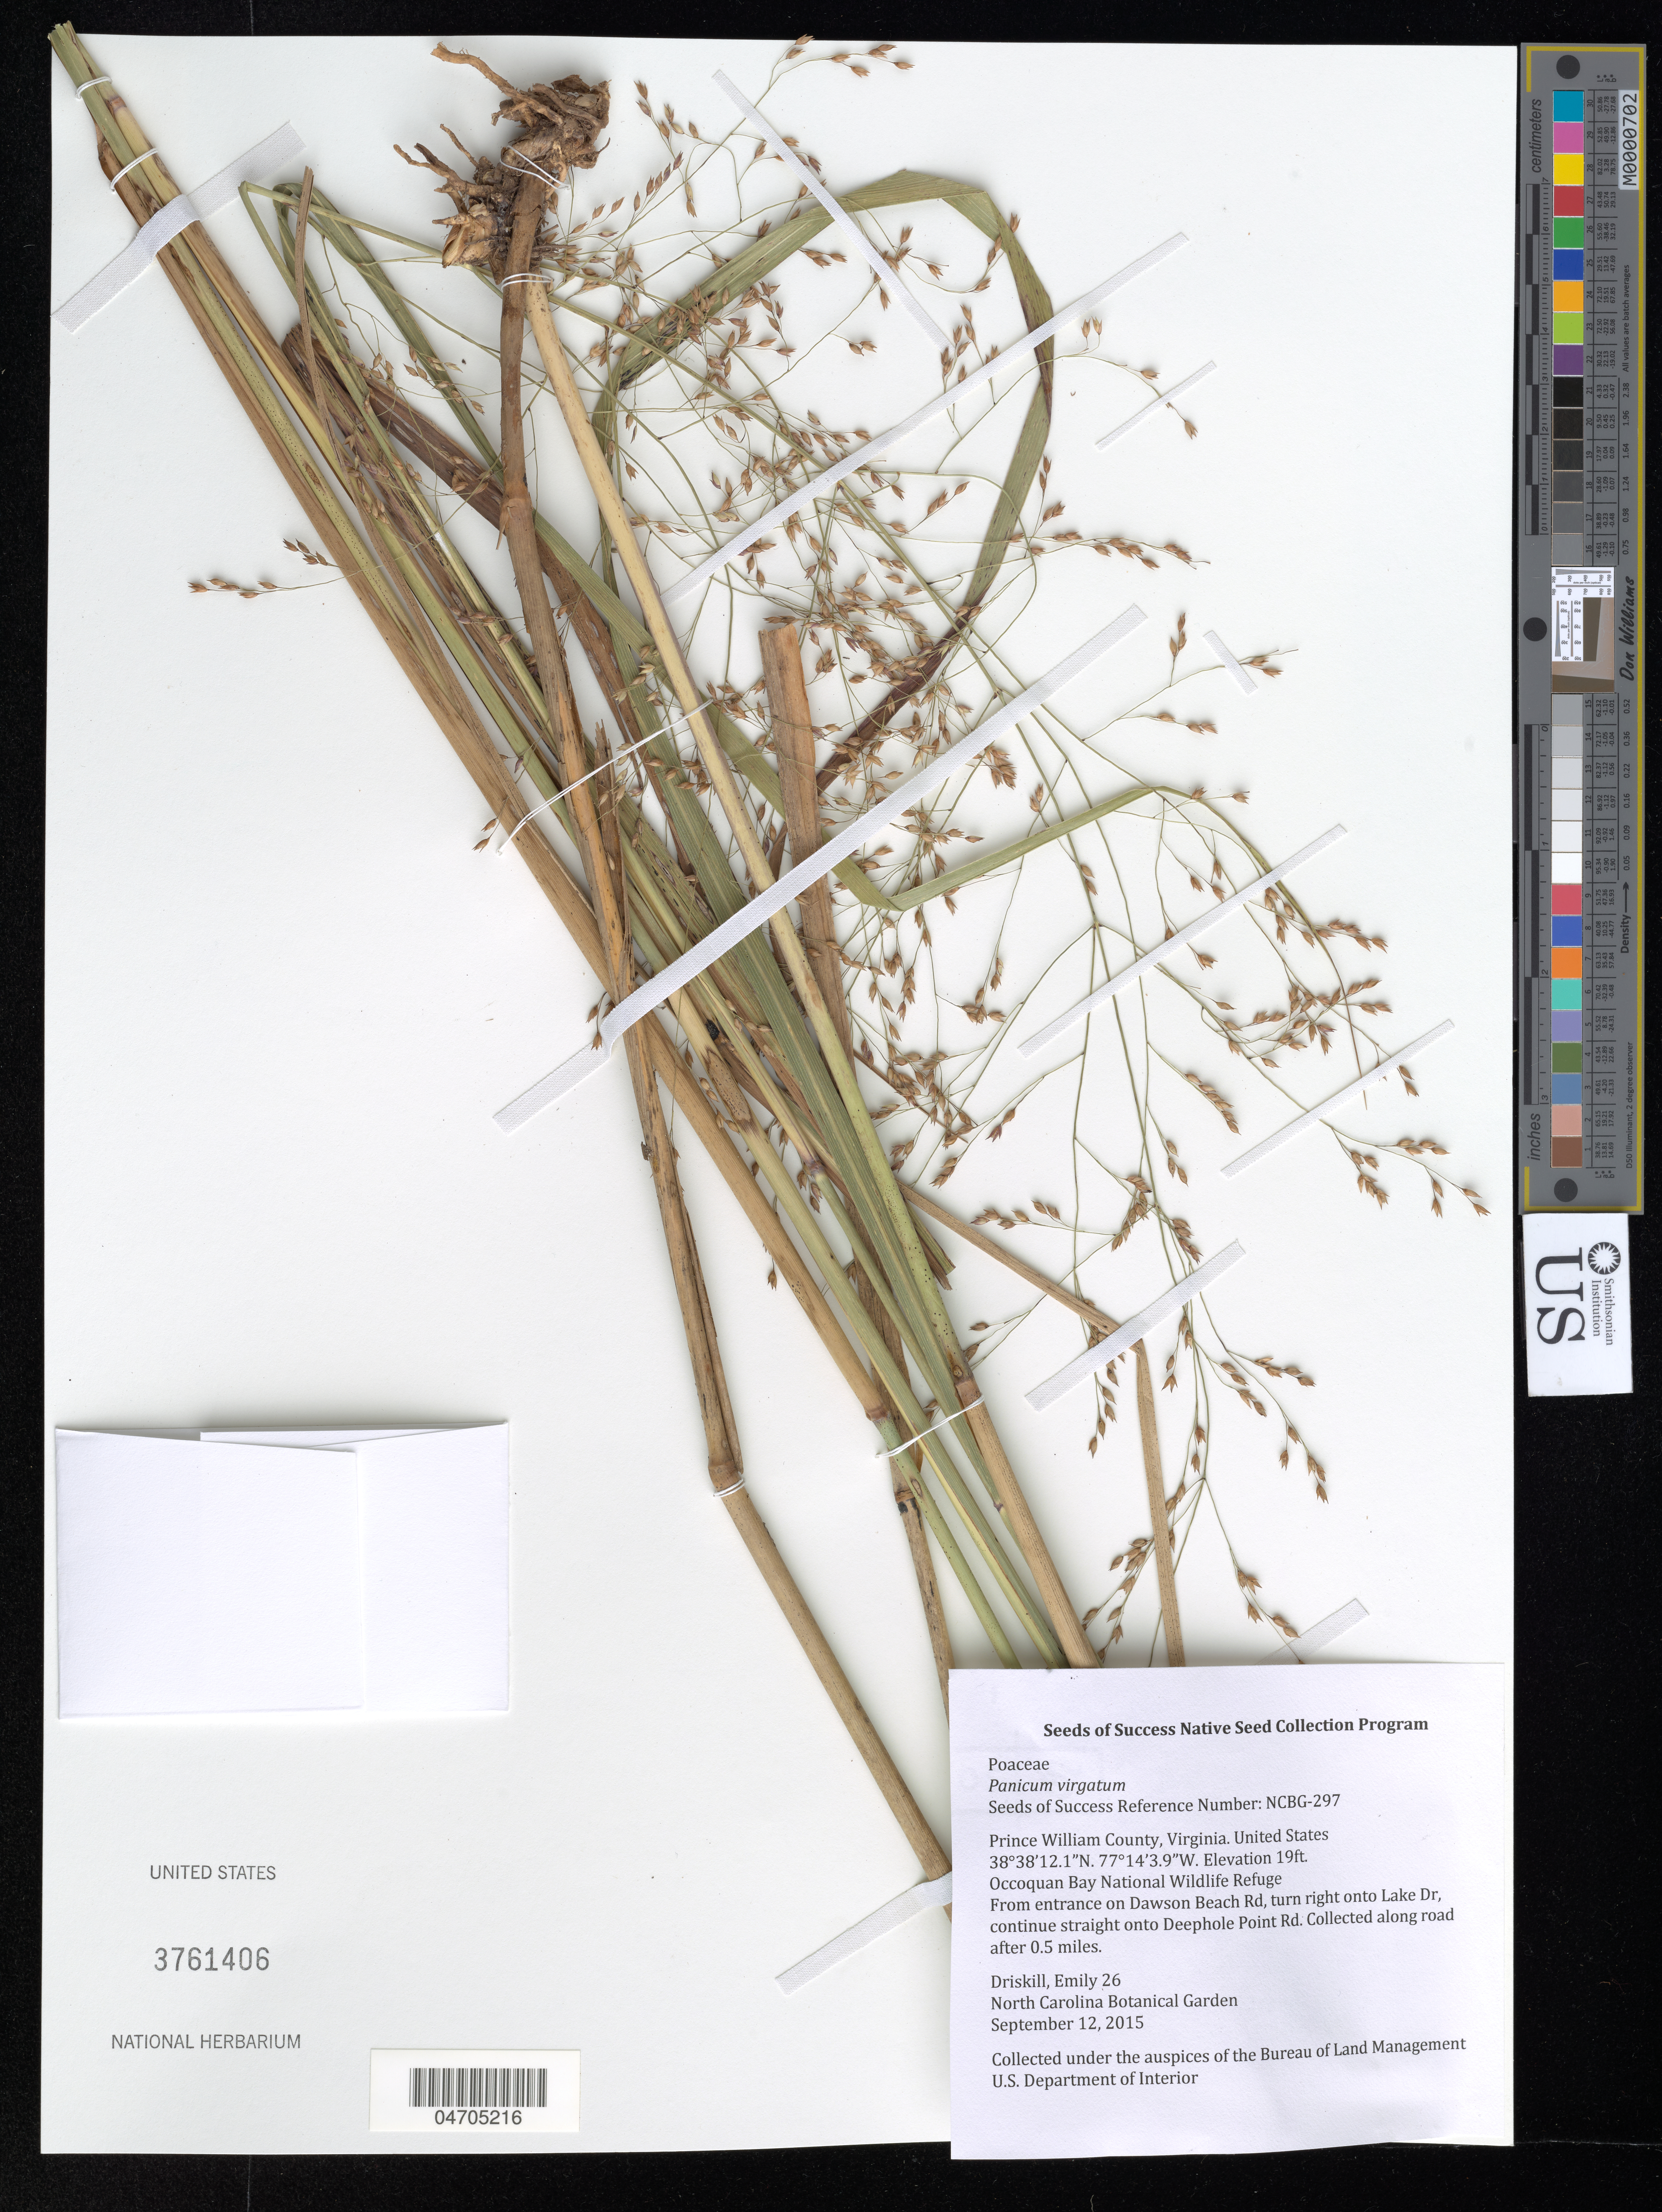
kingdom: Plantae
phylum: Tracheophyta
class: Liliopsida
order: Poales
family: Poaceae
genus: Panicum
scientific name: Panicum virgatum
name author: L.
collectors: E. Driskill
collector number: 26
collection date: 2015-09-12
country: United States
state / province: Virginia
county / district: Prince William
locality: Prince William County. Occoquan Bay National Wildlife Refuge. From entrance on Dawson Beach Rd, turn right onto Lake Dr, continue straight onto Deephole Point Rd. Collected along road after 0.5 miles.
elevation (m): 6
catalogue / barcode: US 3761406